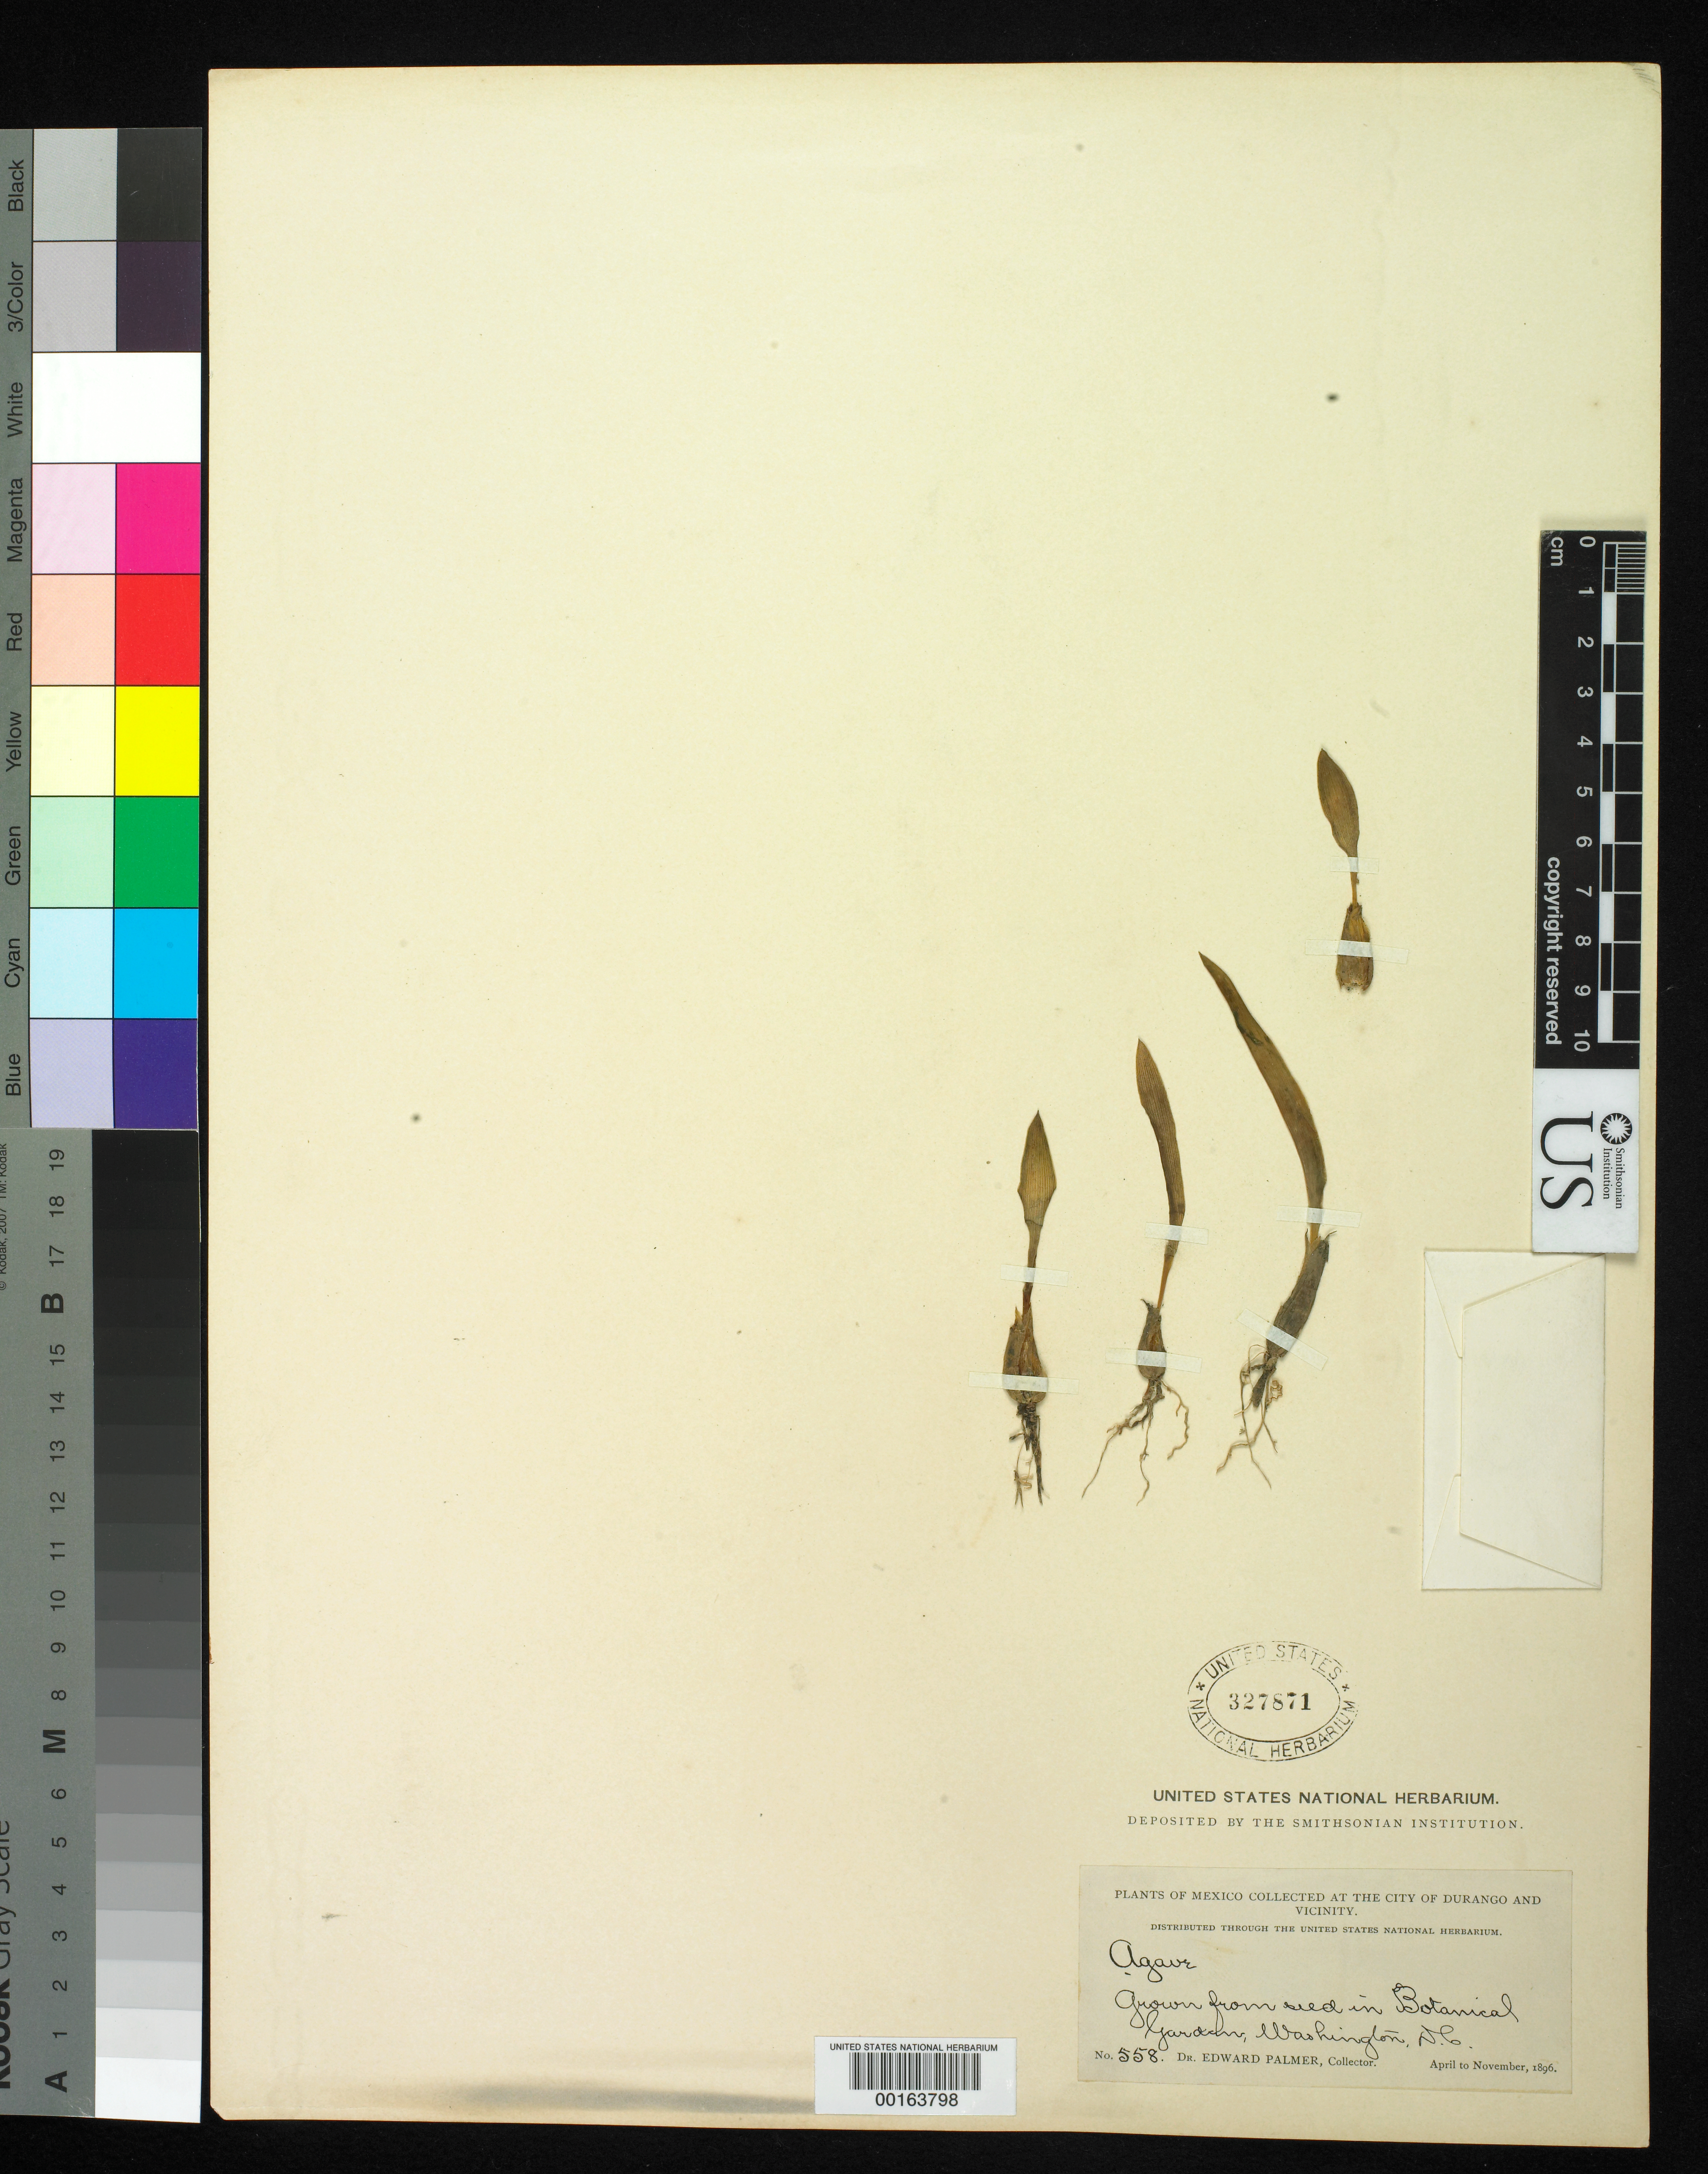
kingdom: Plantae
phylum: Tracheophyta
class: Liliopsida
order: Asparagales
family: Asparagaceae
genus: Agave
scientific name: Agave sp.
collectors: E. Palmer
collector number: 558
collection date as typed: Apr 1896 to -- Nov 1896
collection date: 1896-04/1896-11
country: Mexico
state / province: Durango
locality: City of Durango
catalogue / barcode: US 327871